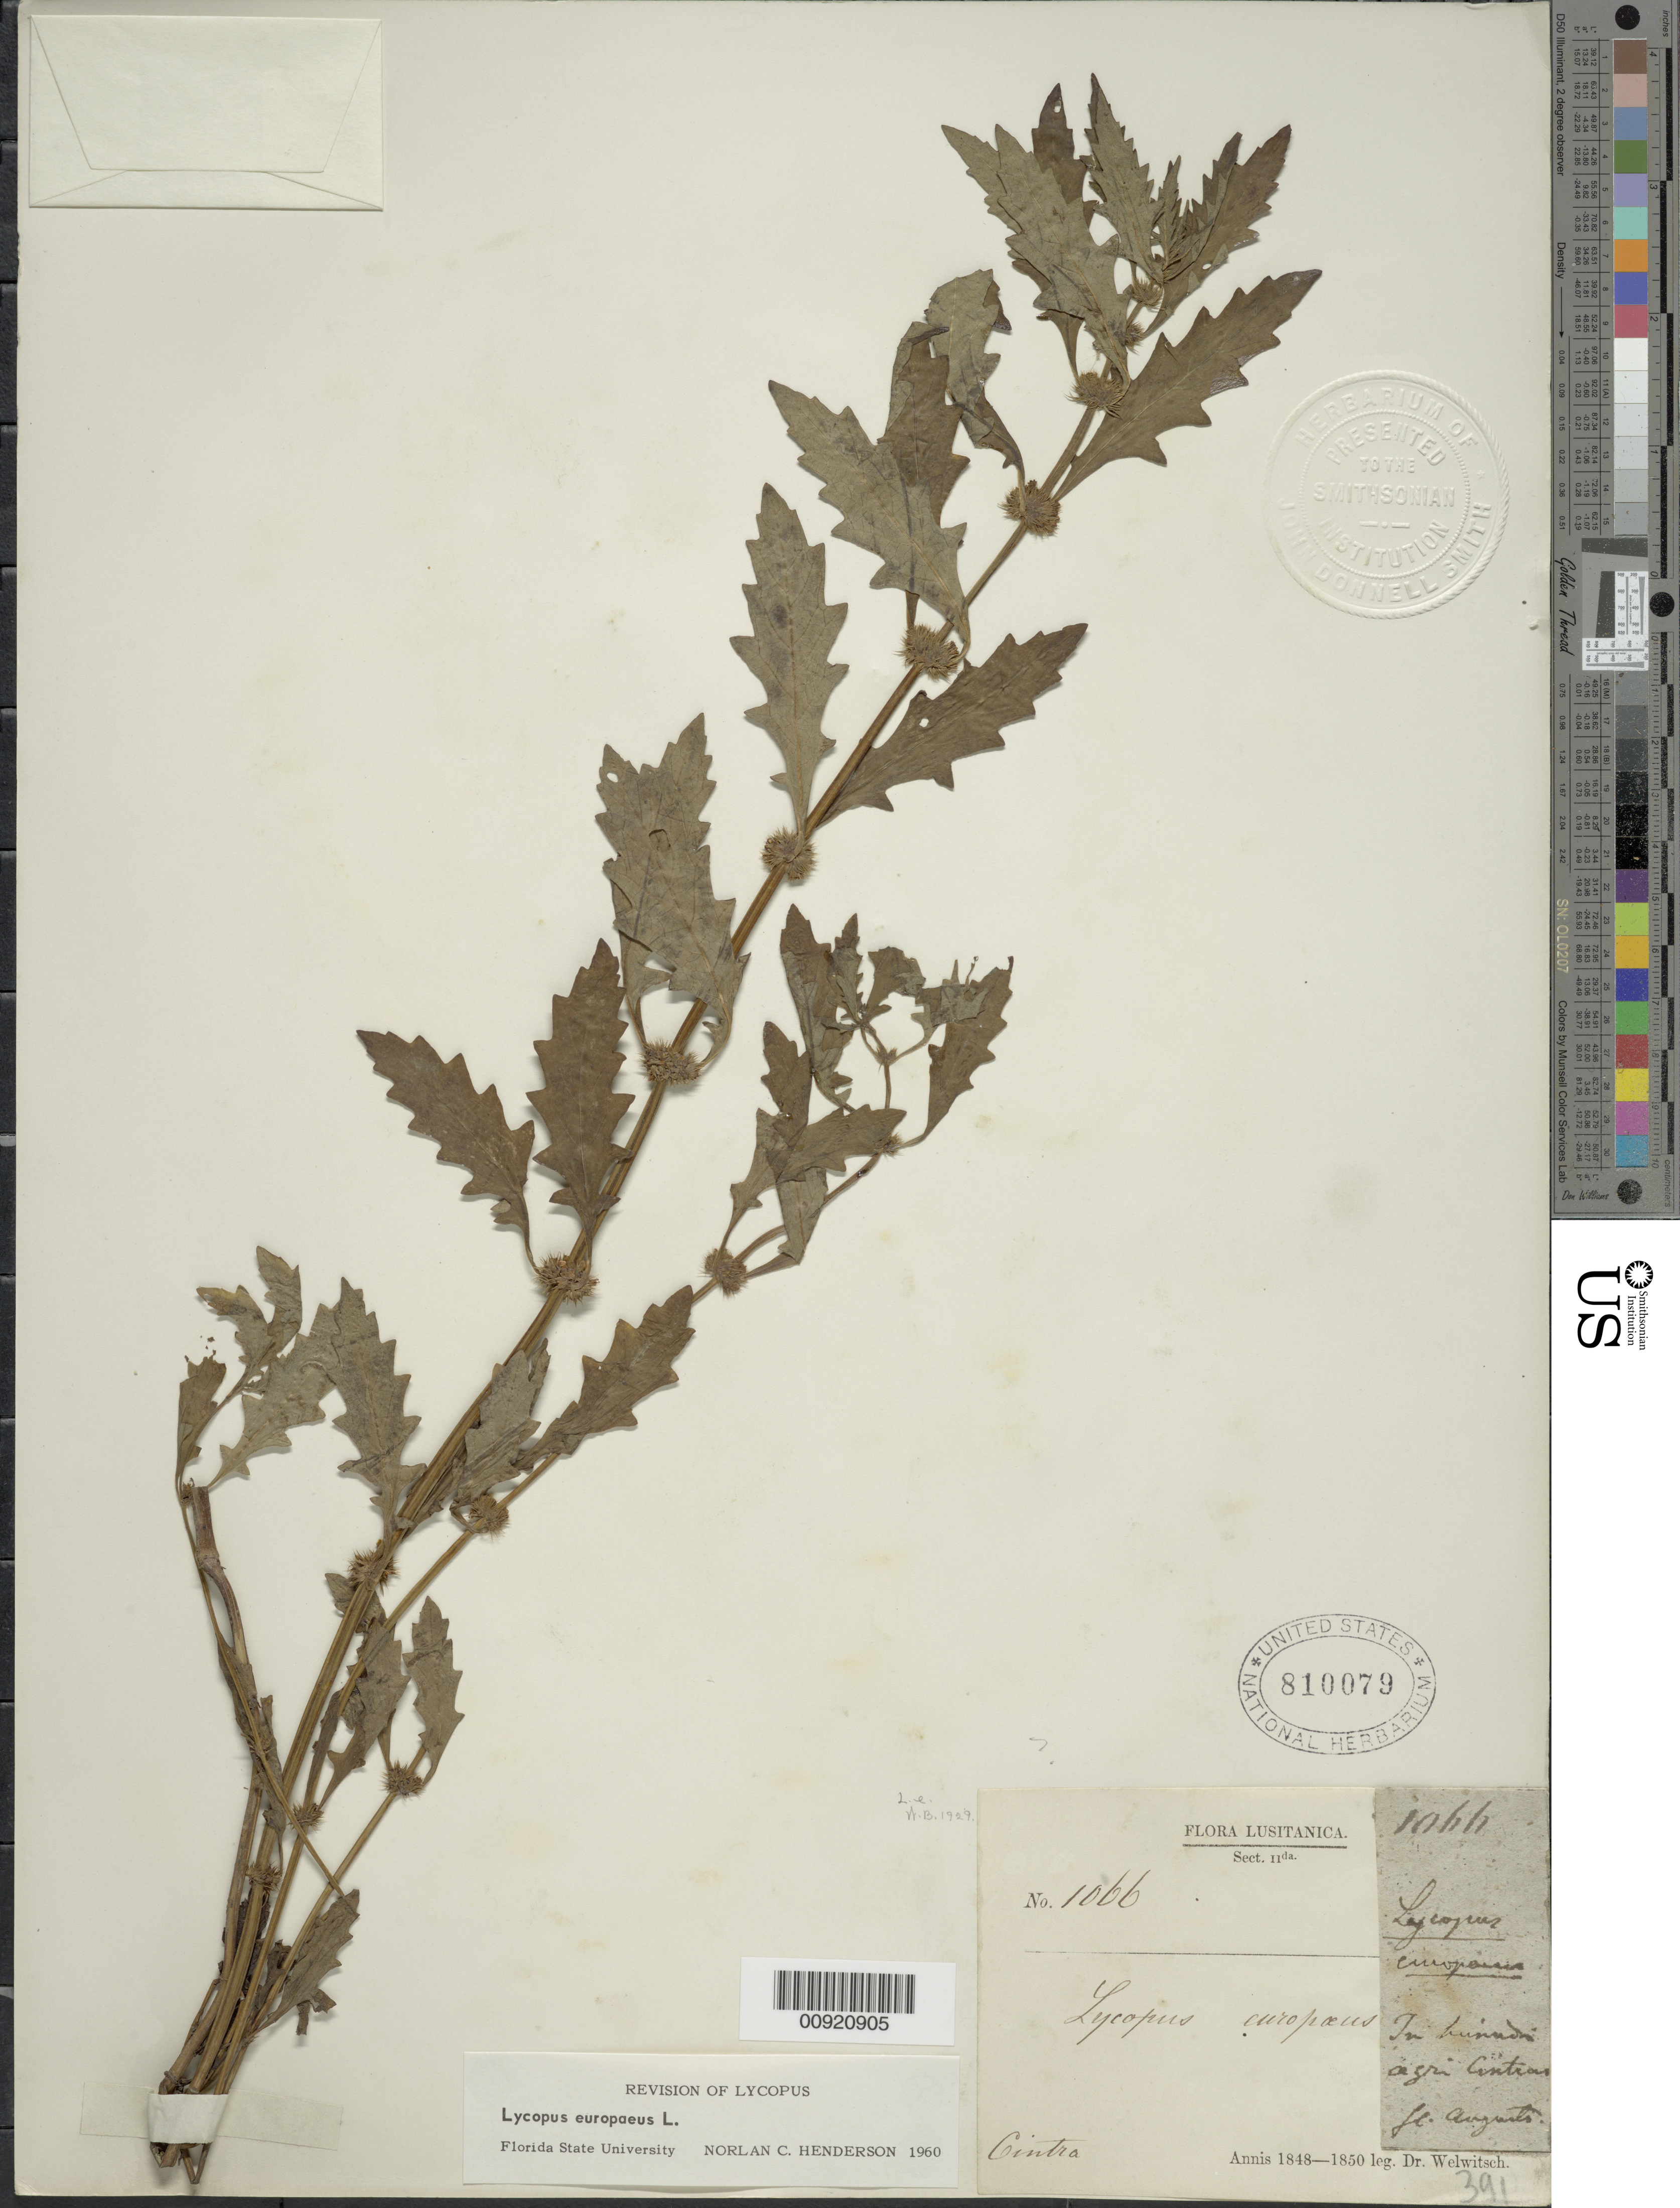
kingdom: Plantae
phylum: Tracheophyta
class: Magnoliopsida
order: Lamiales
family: Lamiaceae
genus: Lycopus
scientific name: Lycopus europaeus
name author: L.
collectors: F. M. Welwitsch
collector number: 1066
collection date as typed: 1848 to -- -- 1850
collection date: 1848/1850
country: Portugal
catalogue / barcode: US 810079